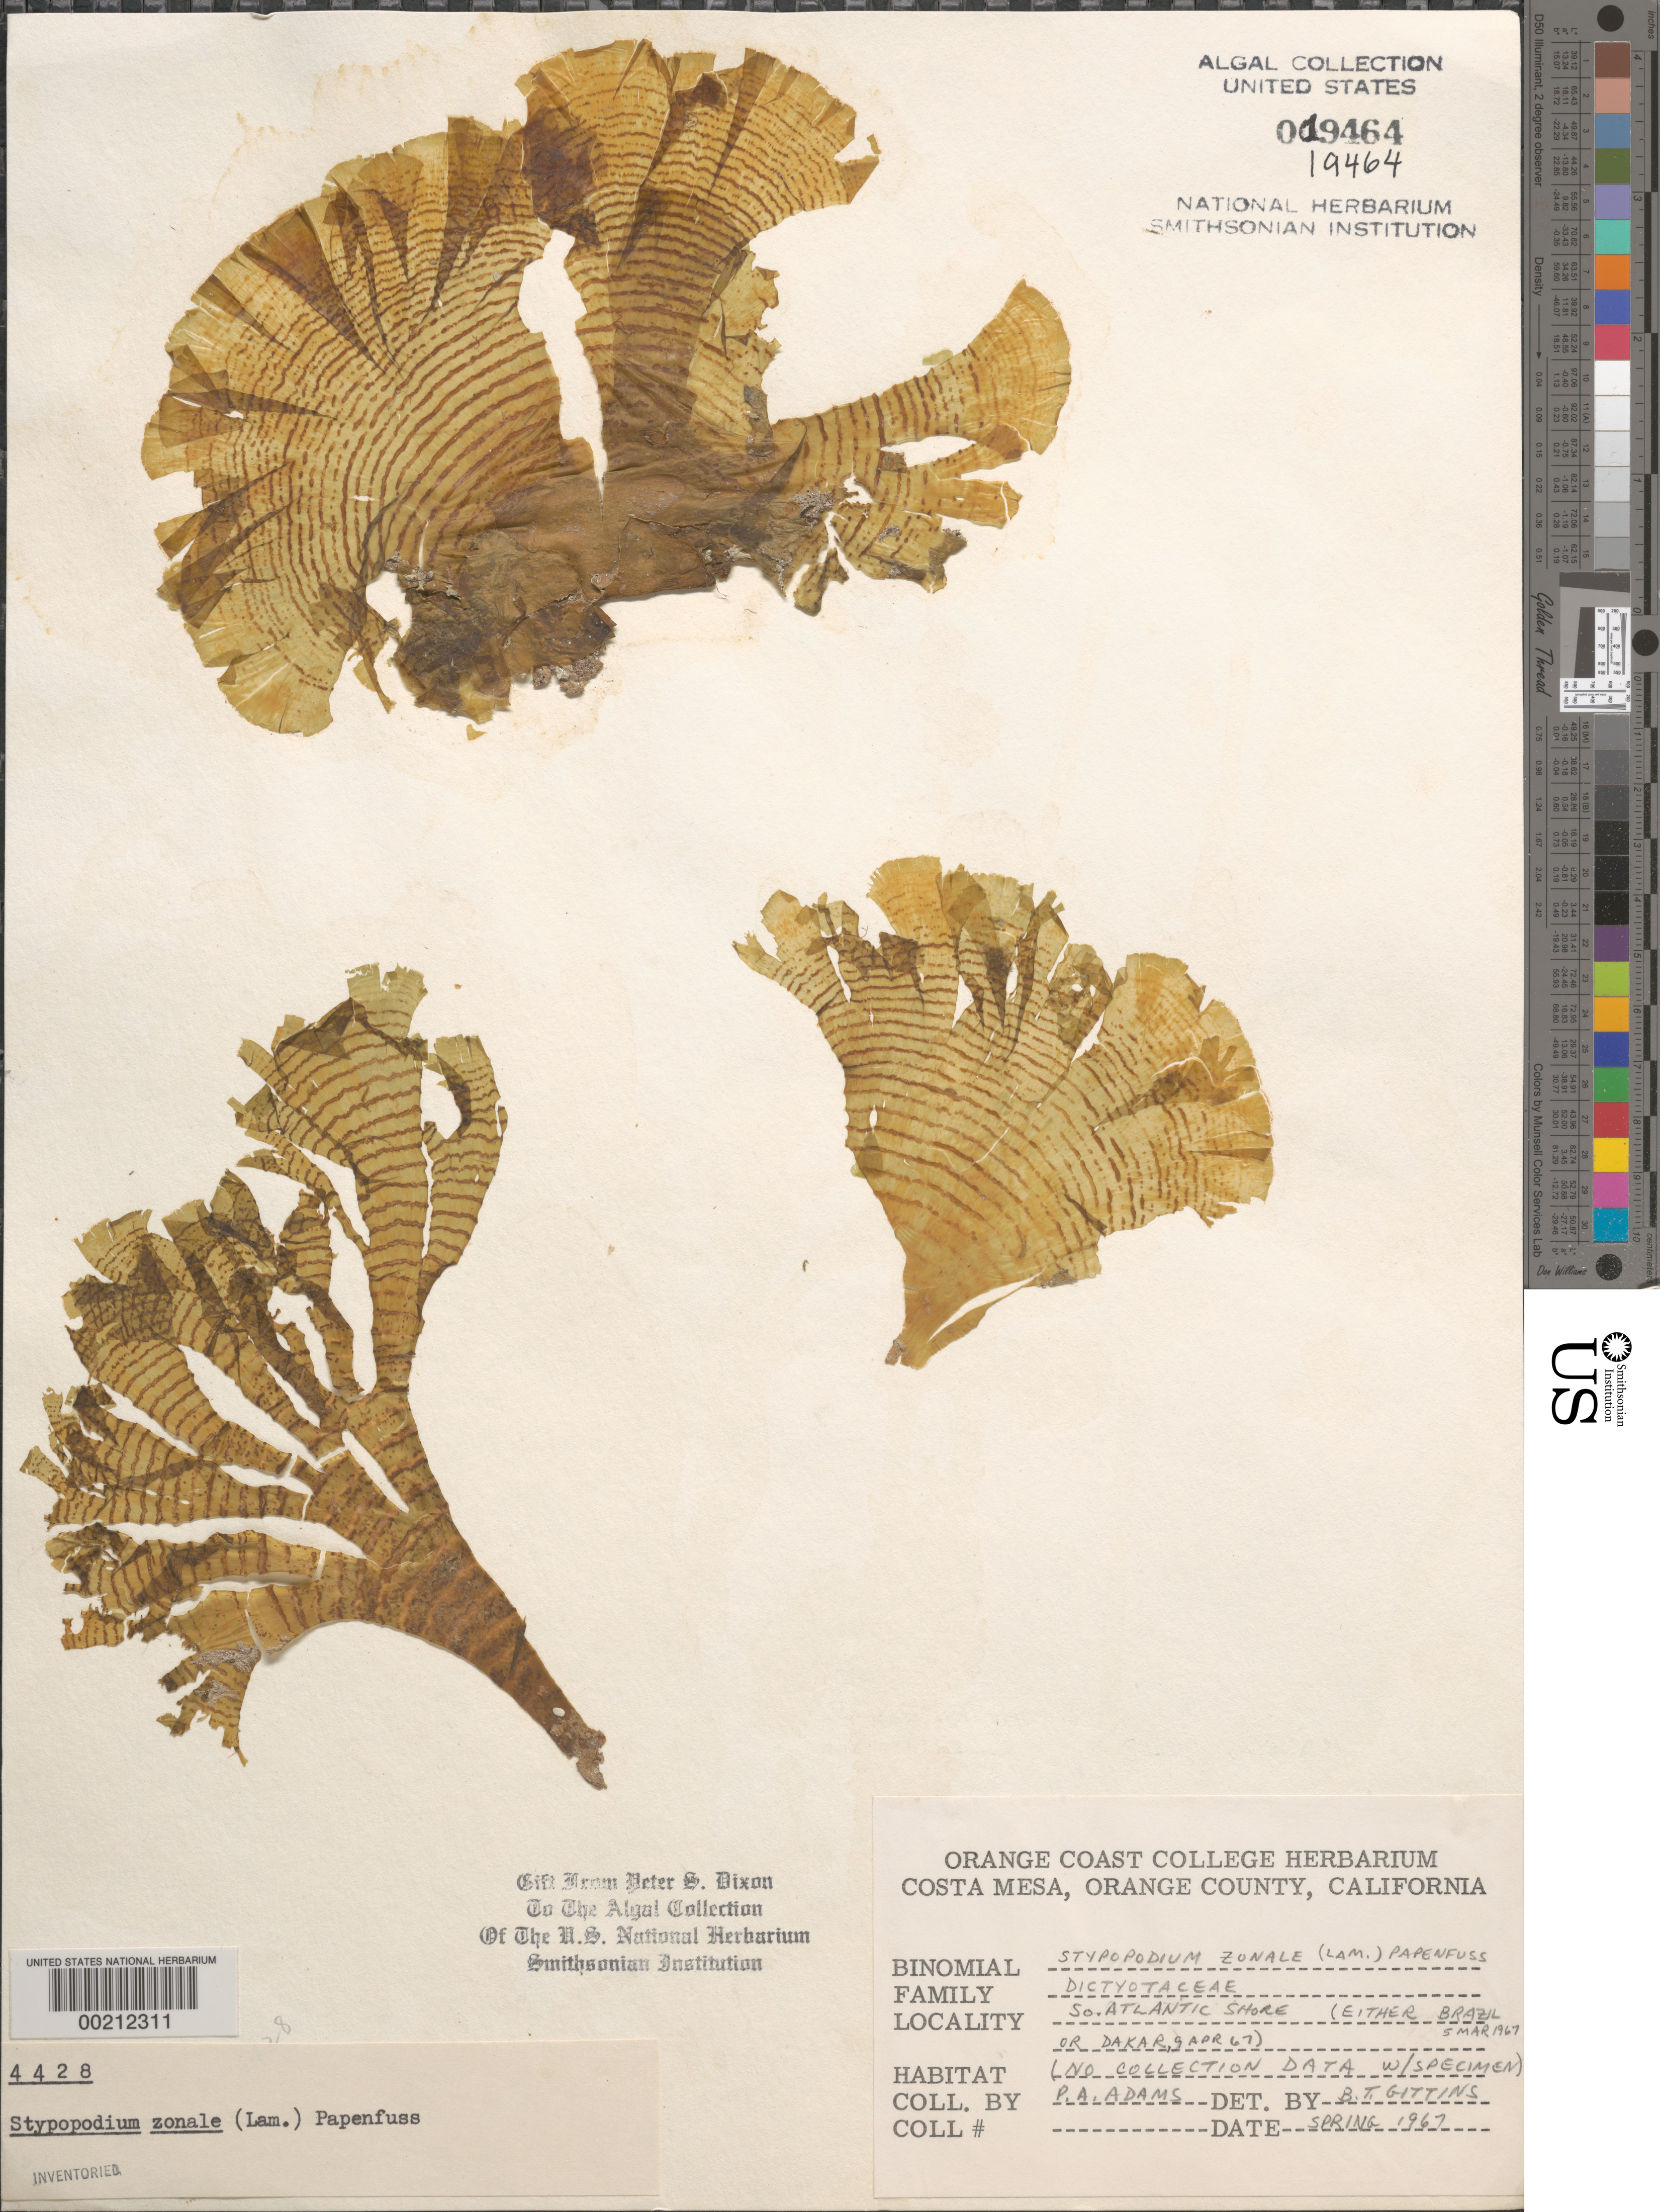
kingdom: Chromista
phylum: Ochrophyta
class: Phaeophyceae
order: Dictyotales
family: Dictyotaceae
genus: Stypopodium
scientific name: Stypopodium zonale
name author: (J.V.Lamouroux) Papenf.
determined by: Gittins, B. T.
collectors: P. A. Adams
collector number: Psd 4428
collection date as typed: Spr 1967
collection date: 1967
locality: South atlantic shore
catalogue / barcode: US 19464